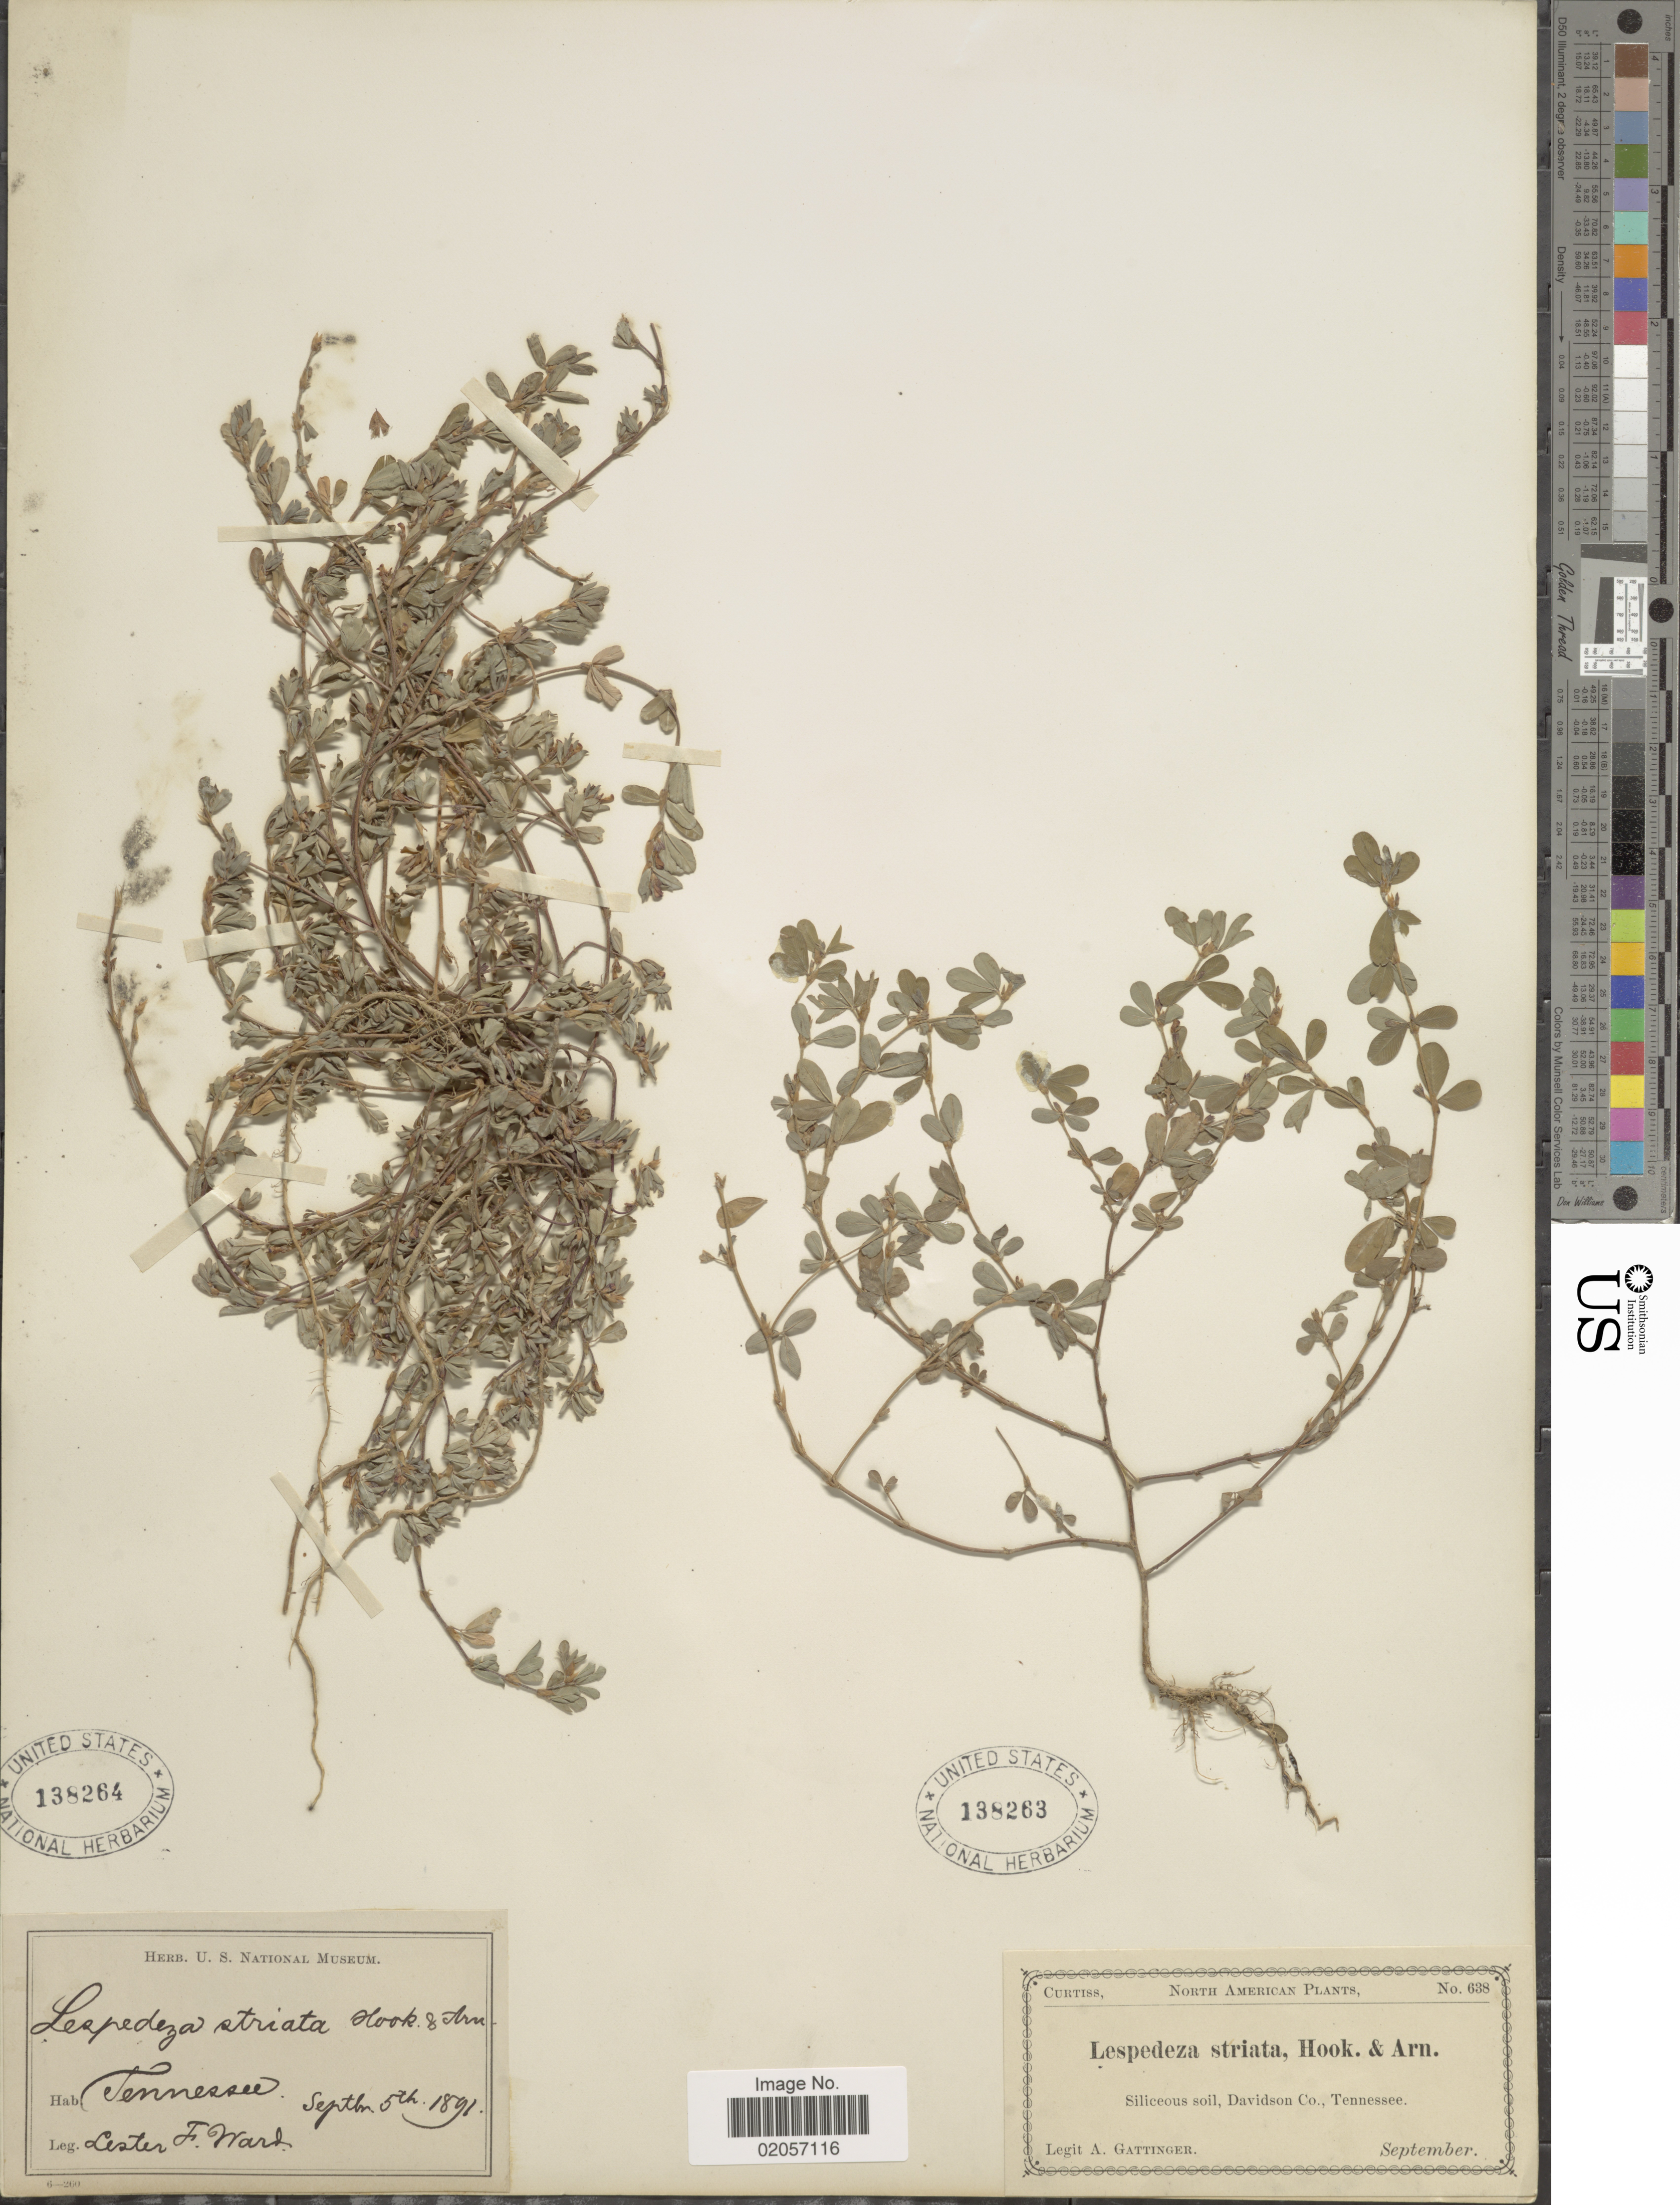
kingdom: Plantae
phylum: Tracheophyta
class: Magnoliopsida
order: Fabales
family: Fabaceae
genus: Kummerowia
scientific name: Kummerowia striata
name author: (Thunb.) Schindl.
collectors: A. Gattinger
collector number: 638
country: United States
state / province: Tennessee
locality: Davidson Co.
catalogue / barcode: US 138263-2